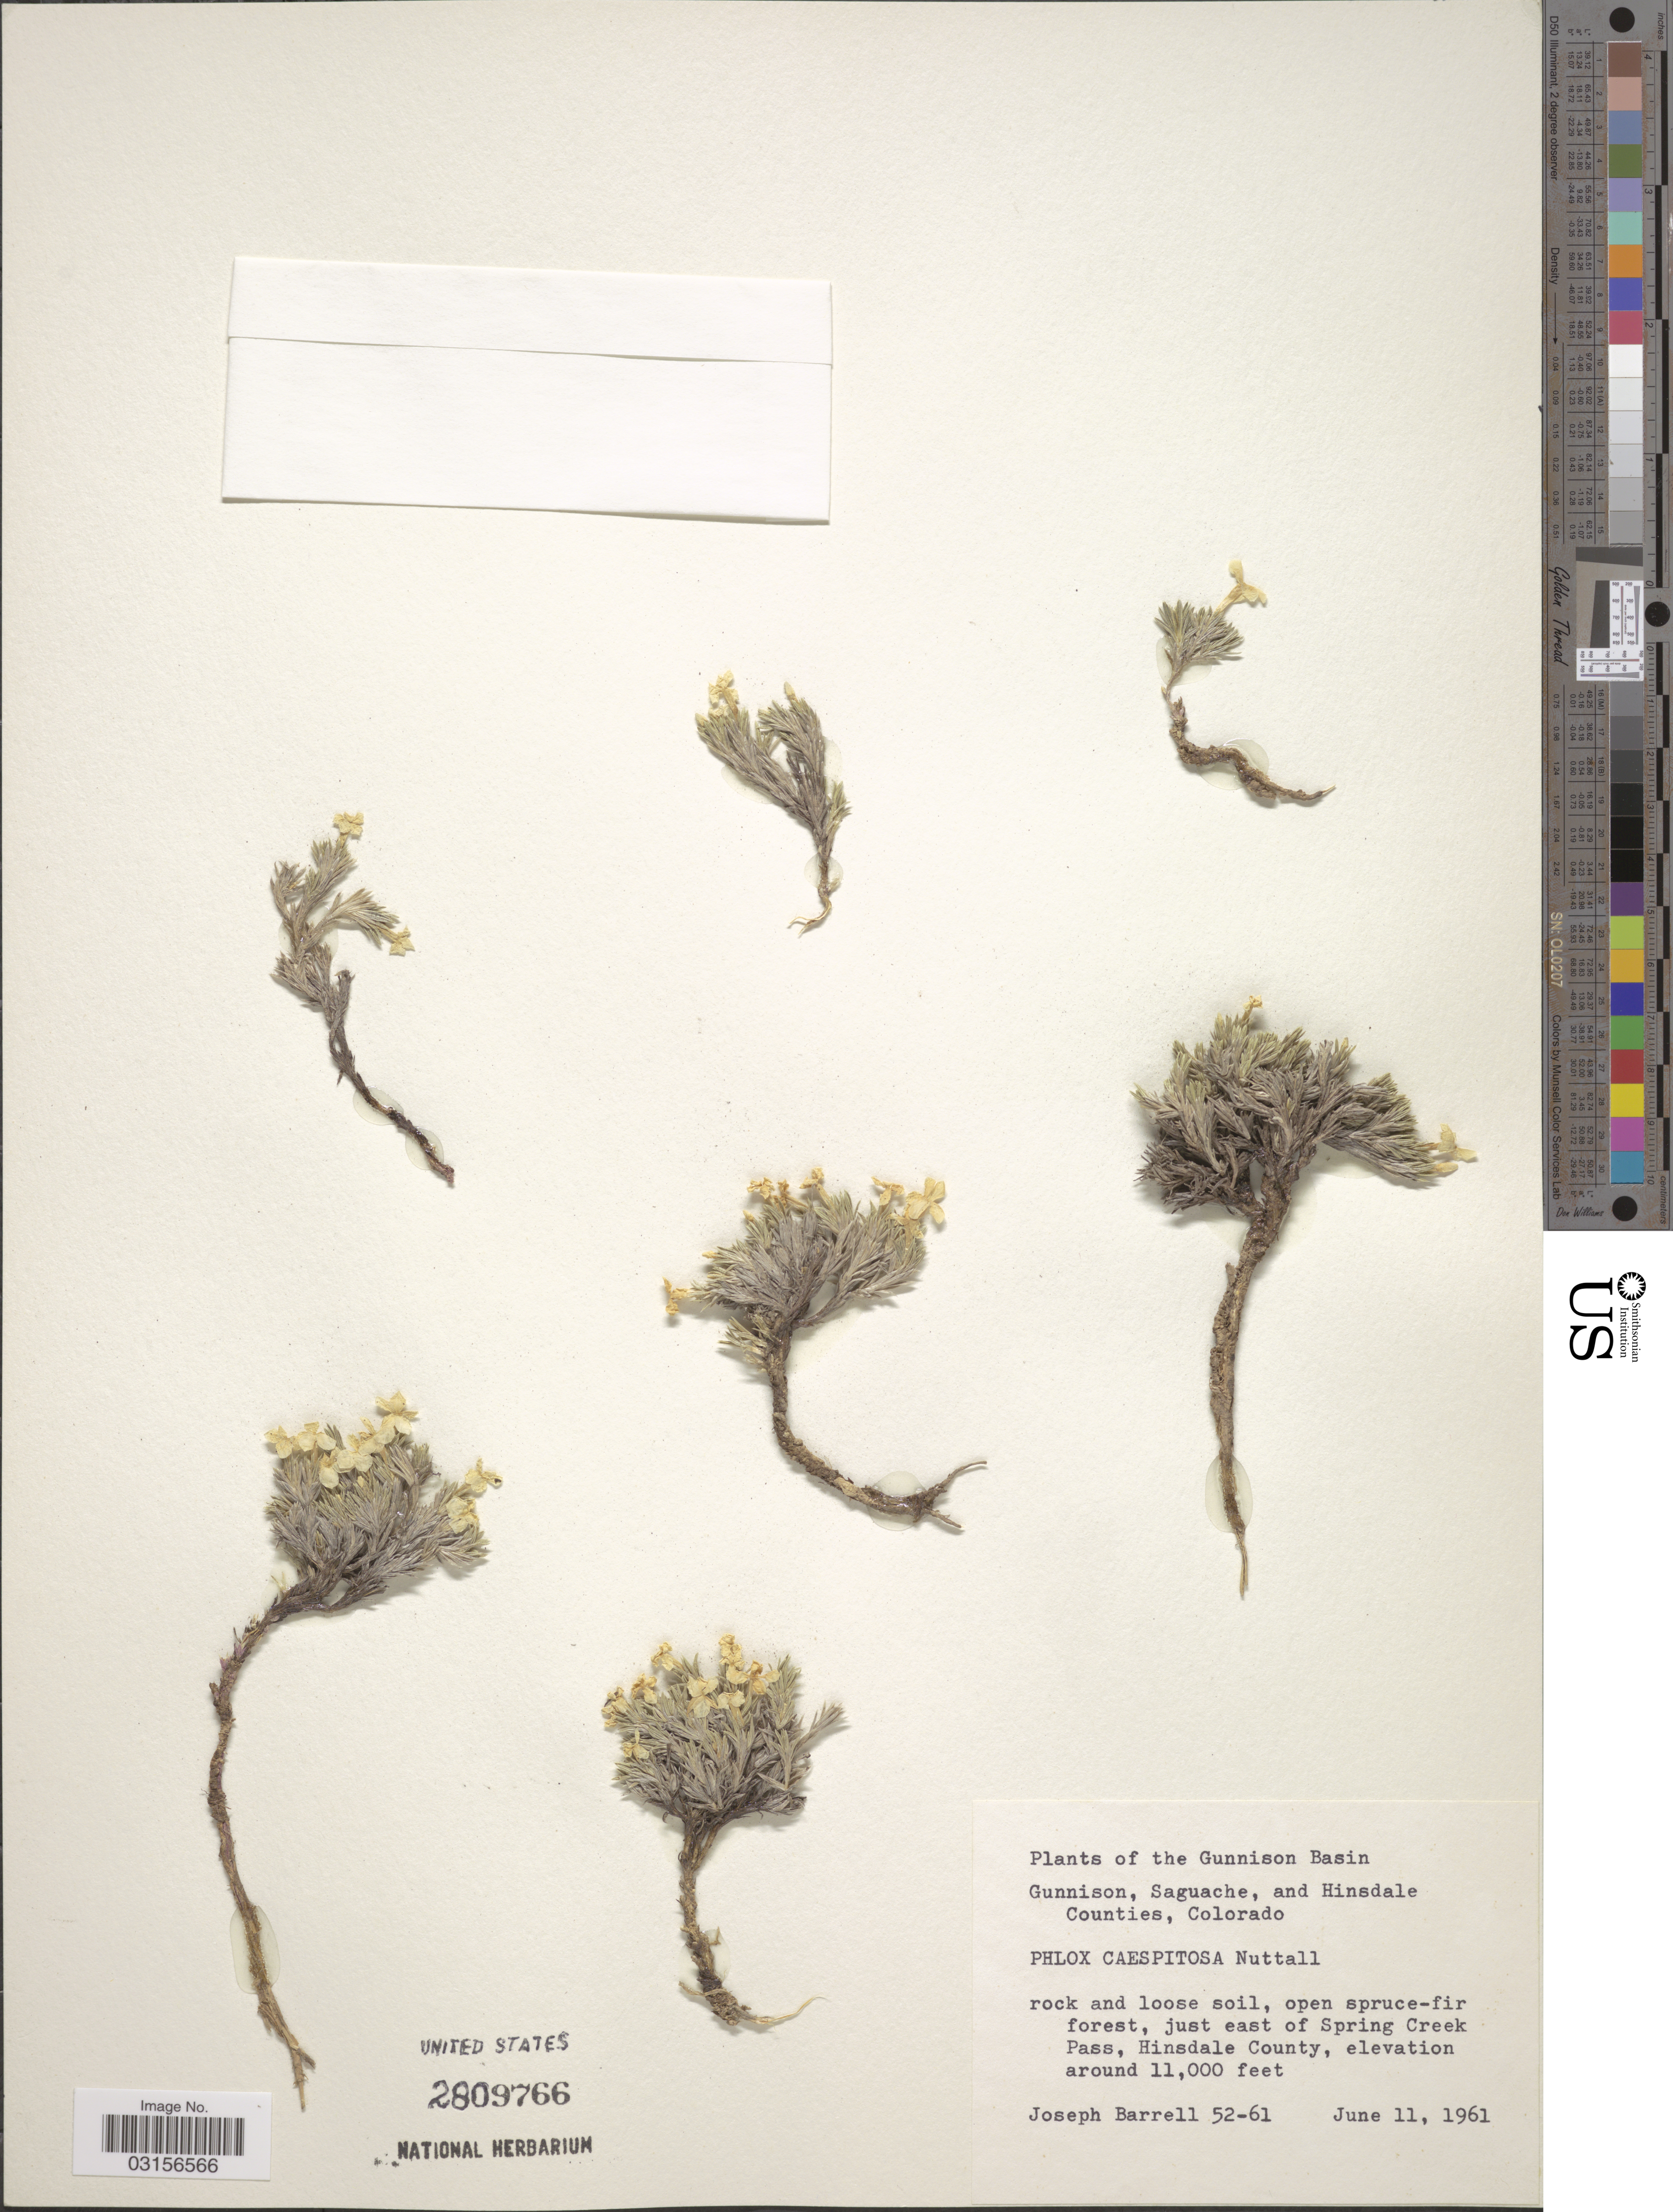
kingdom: Plantae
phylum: Tracheophyta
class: Magnoliopsida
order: Ericales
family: Polemoniaceae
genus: Phlox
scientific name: Phlox condensata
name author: (A. Gray) E.E. Nelson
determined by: Mayfield, M. H.; Ferguson, C. J.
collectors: J. Barrell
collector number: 52-61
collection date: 1961-06-11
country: United States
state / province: Colorado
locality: The Gunnison Basin. Just east of Spring Creek Pass, Hinsdale County.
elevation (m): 3353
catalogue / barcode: US 2809766